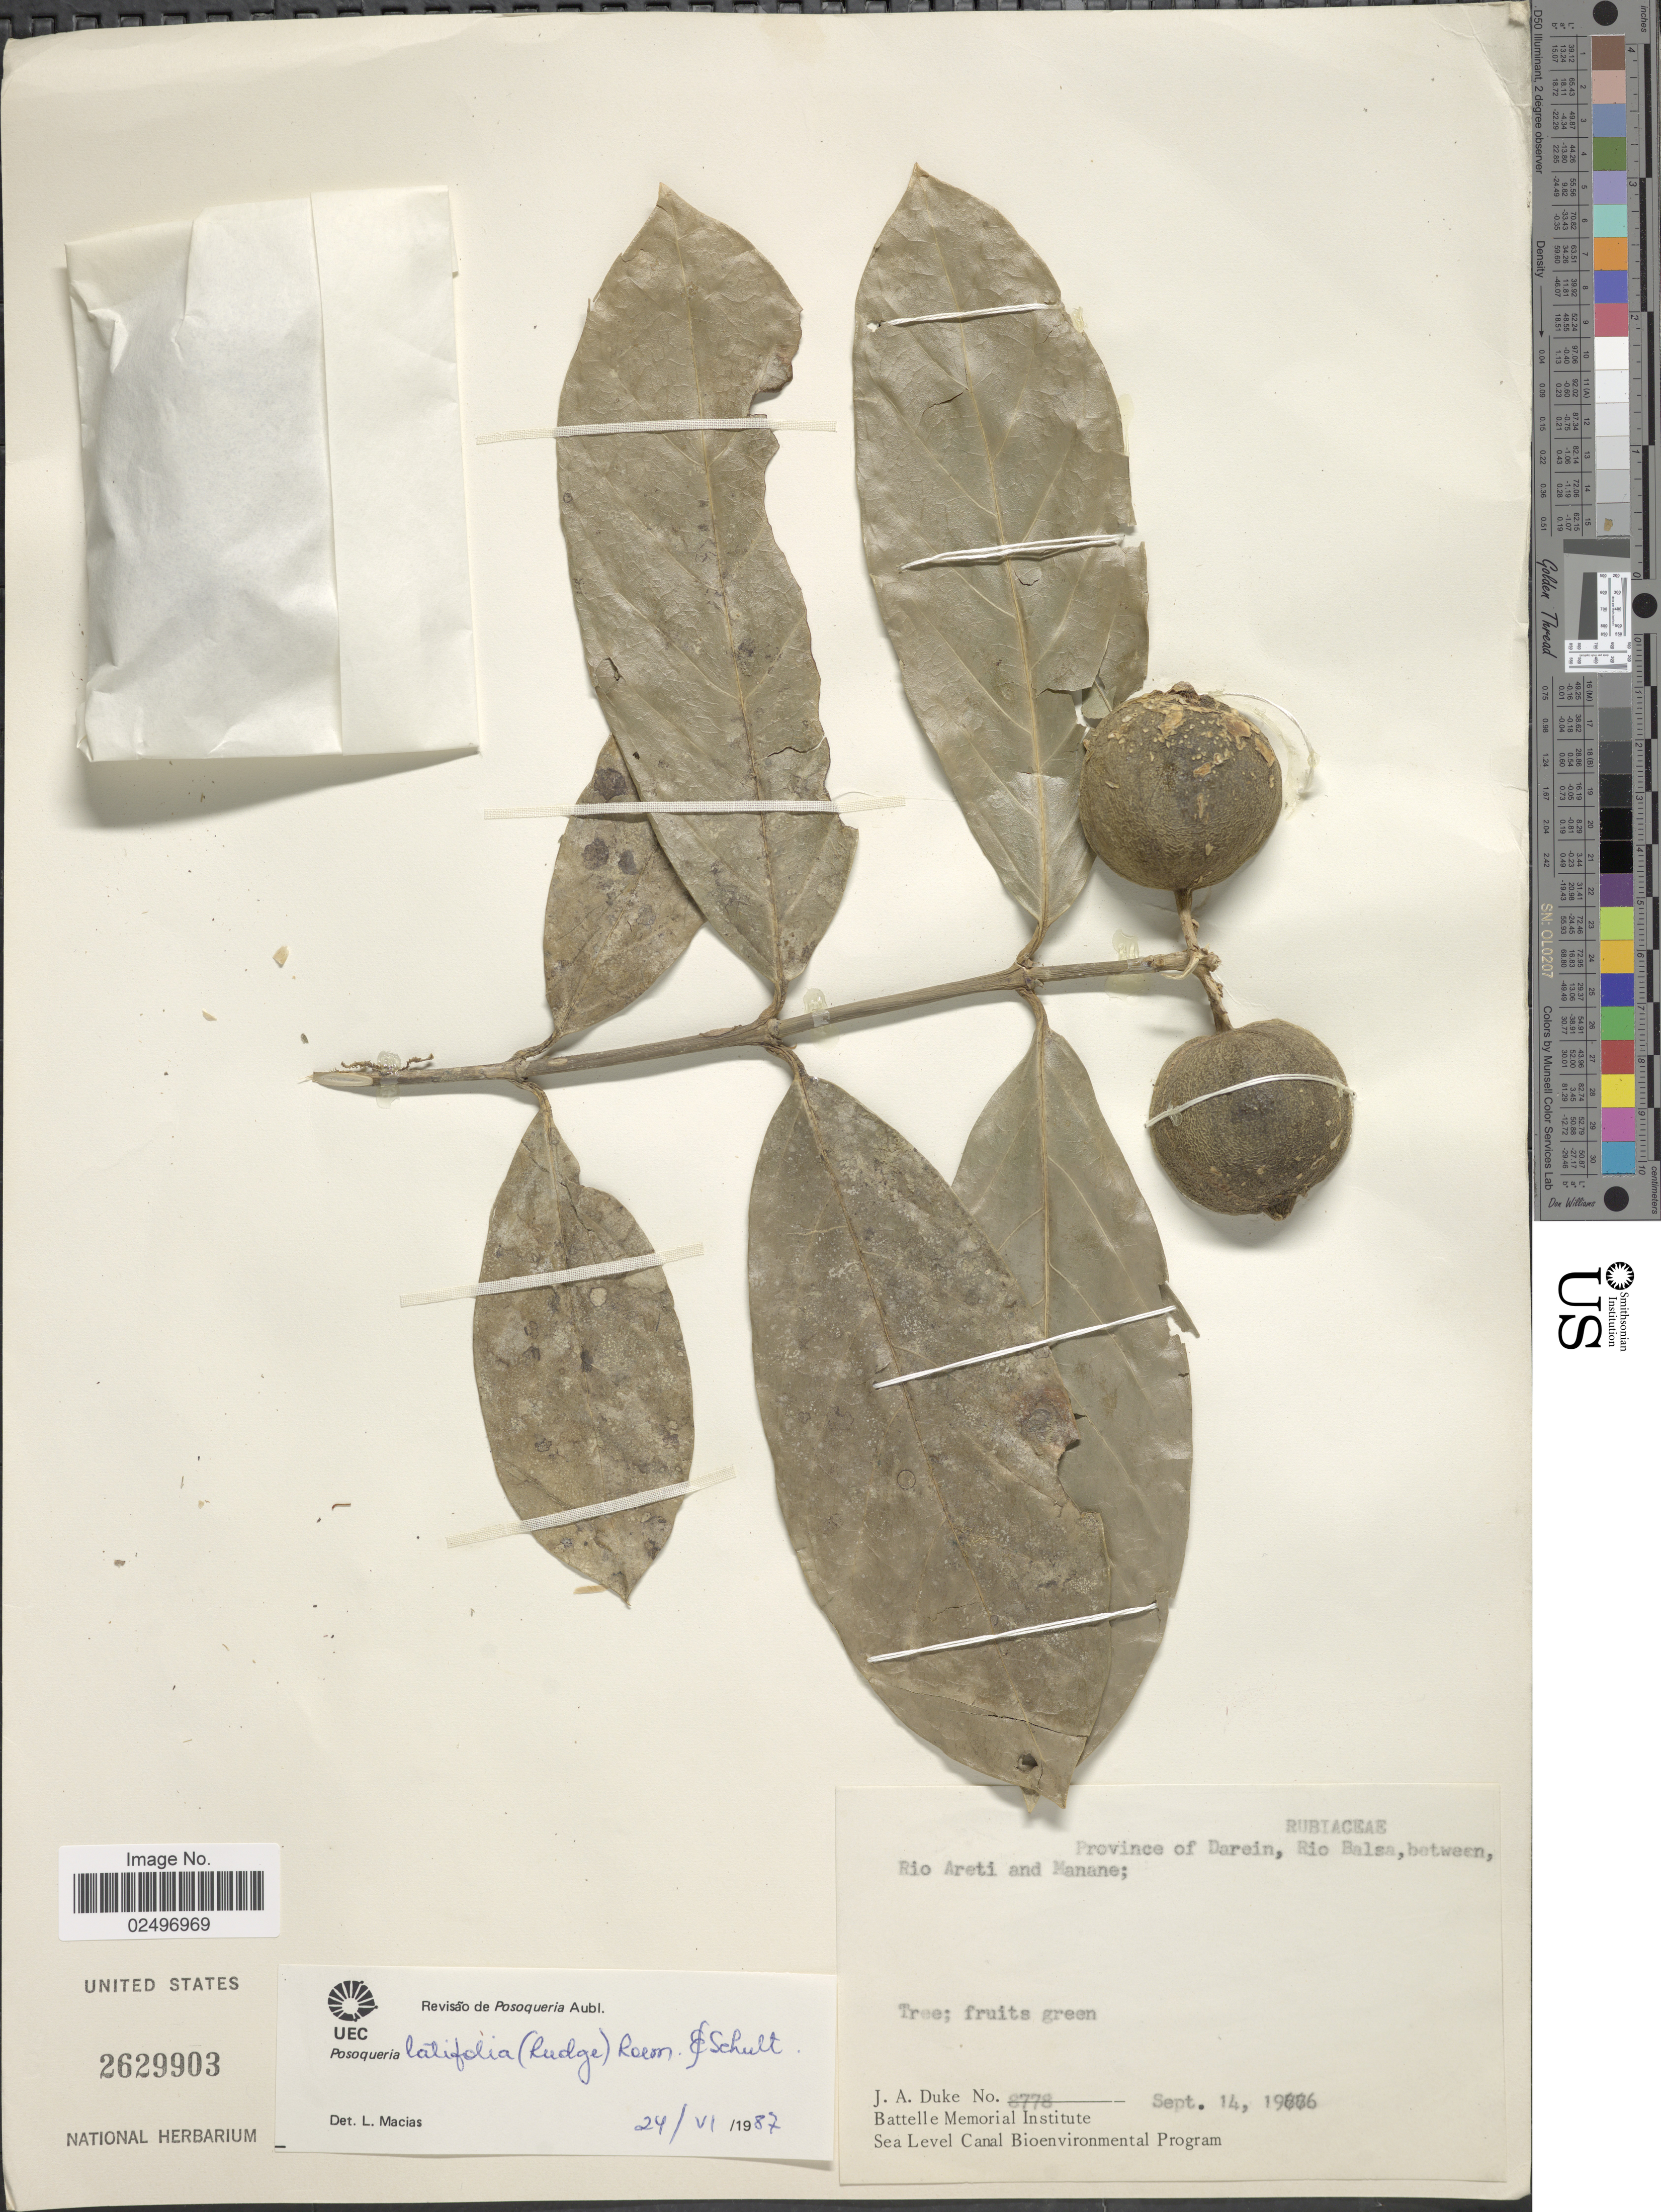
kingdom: Plantae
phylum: Tracheophyta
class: Magnoliopsida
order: Gentianales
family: Rubiaceae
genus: Posoqueria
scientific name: Posoqueria latifolia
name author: (Rudge) Roem. & Schult.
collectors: J. A. Duke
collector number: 8778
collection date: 1977-09-14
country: Panama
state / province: Darién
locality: Rio Balsa between Rio Areti and Manane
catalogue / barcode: US 2629903